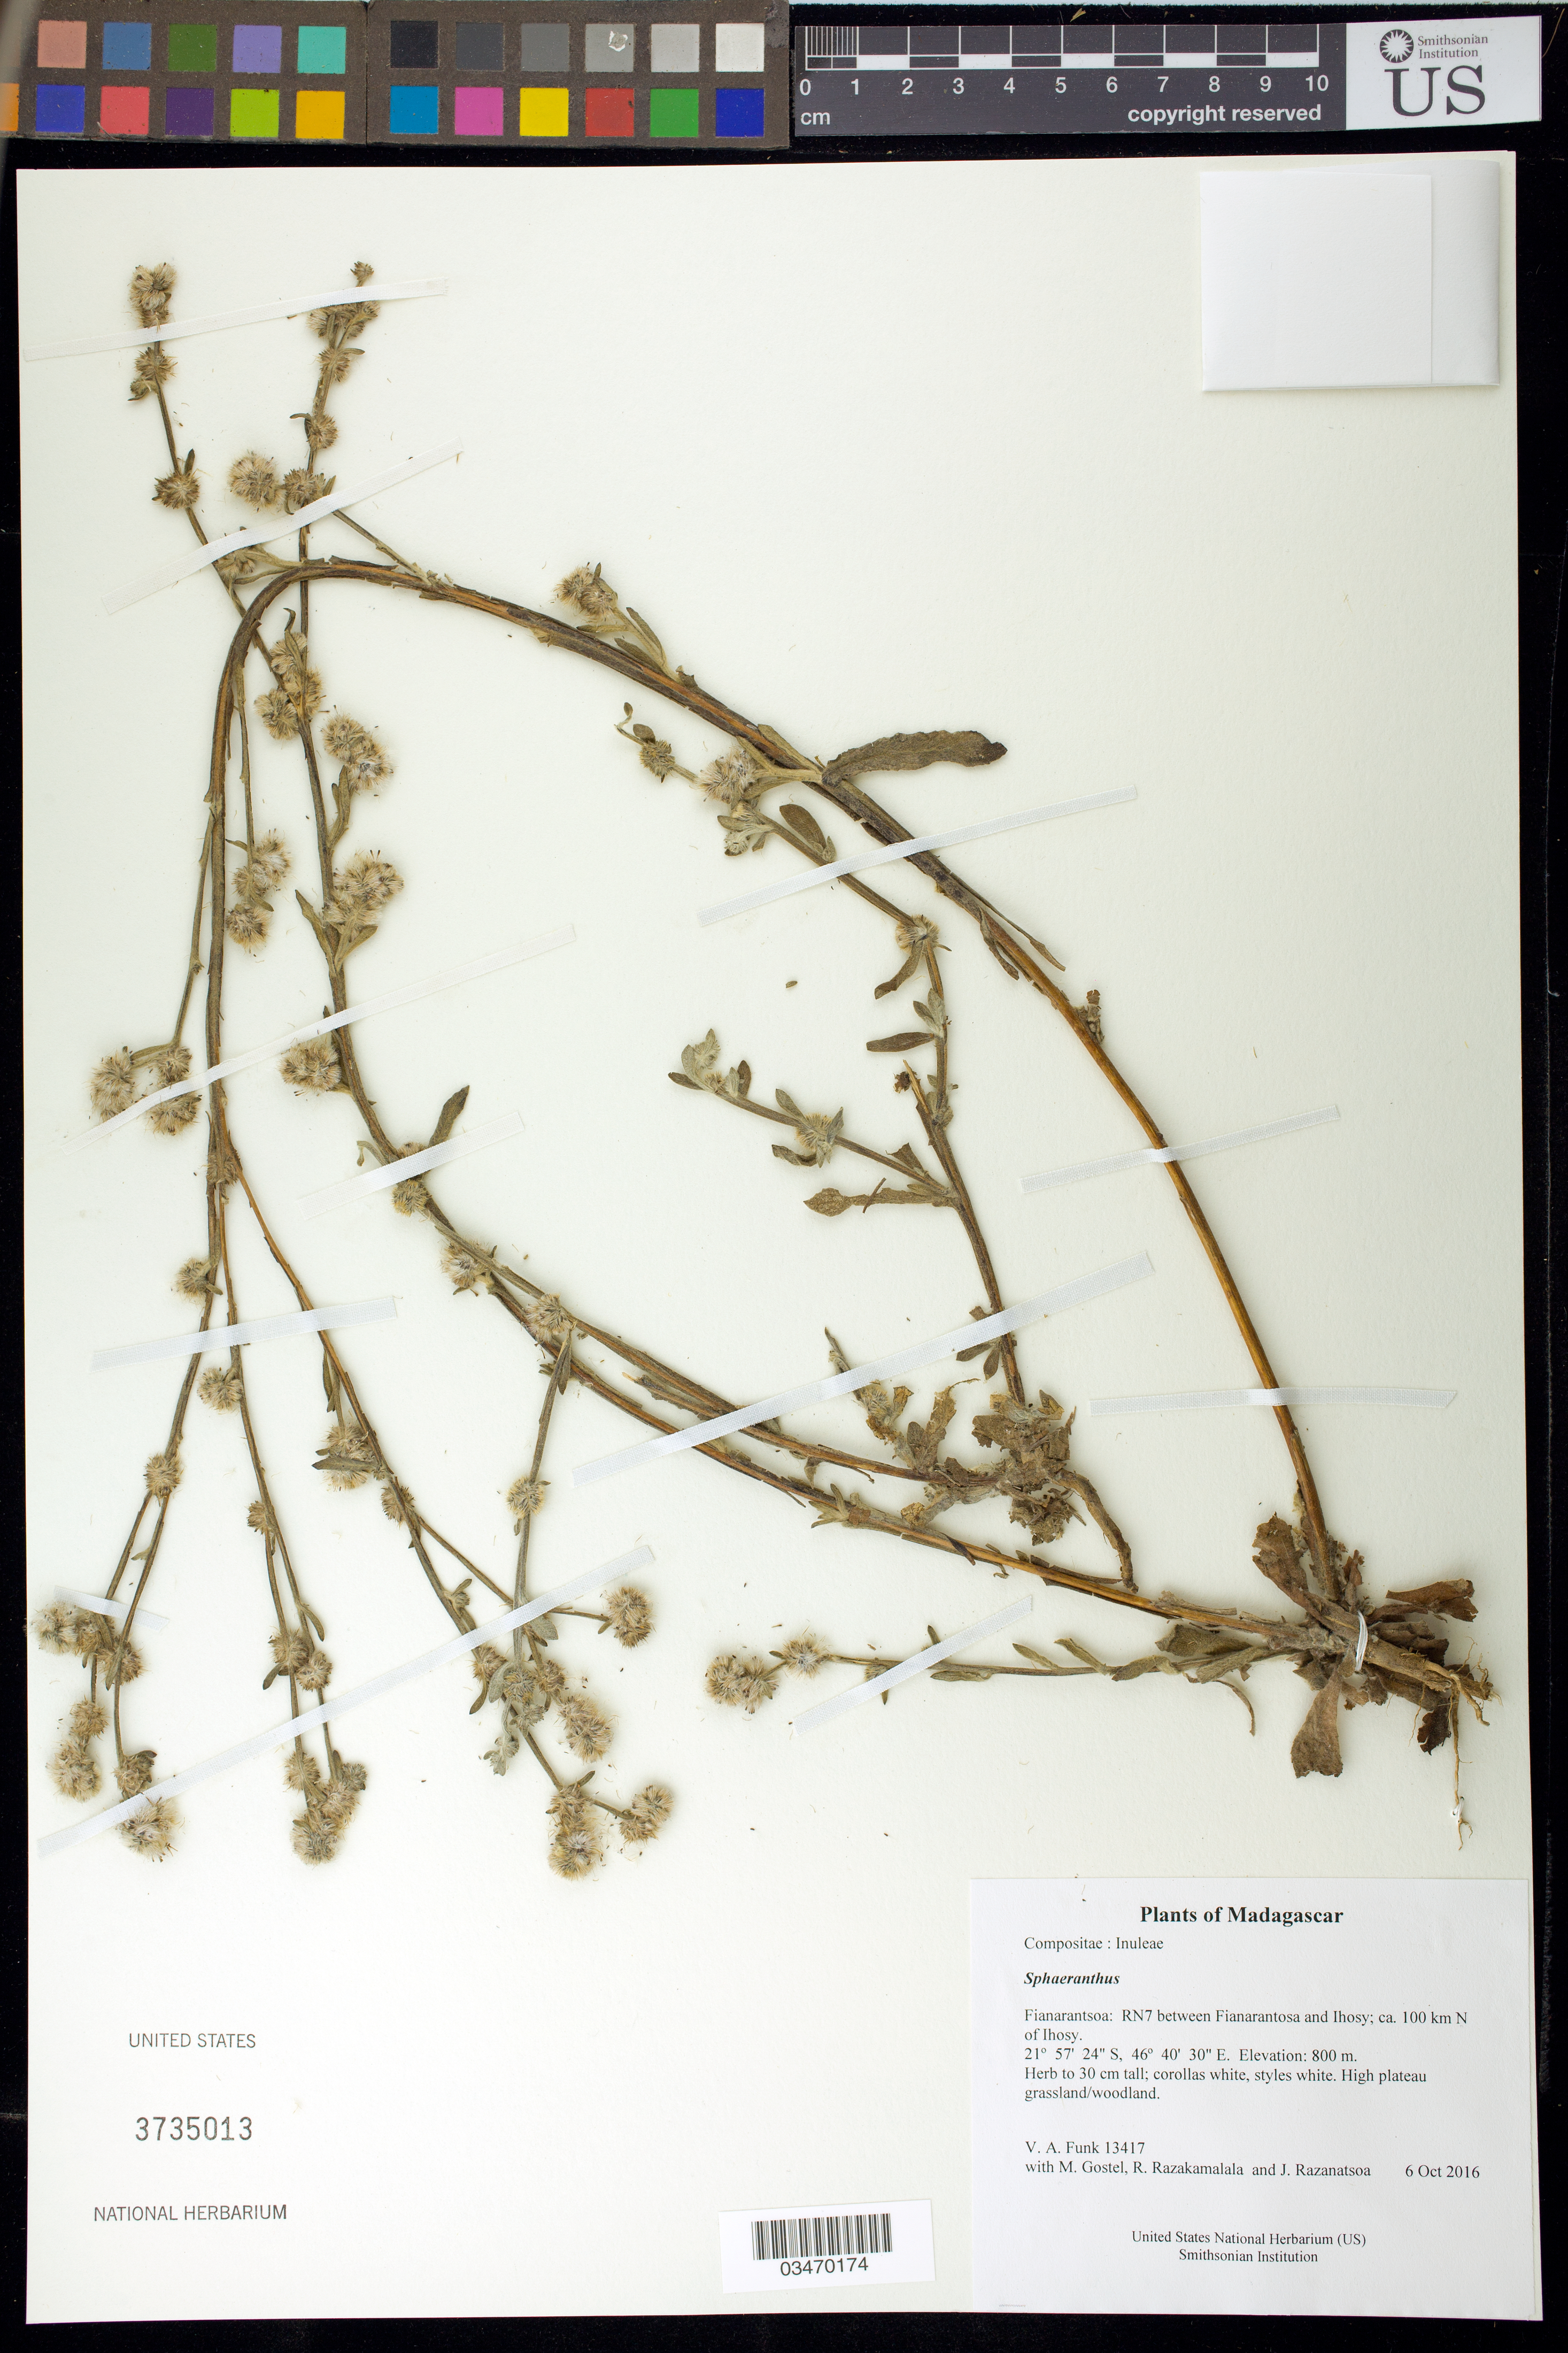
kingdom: Plantae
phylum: Tracheophyta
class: Magnoliopsida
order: Asterales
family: Asteraceae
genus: Gymnanthemum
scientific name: Gymnanthemum secundifolium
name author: (Bojer ex DC.) H. Rob.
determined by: Funk, Vicki A., (BOT), Smithsonian Institution - National Museum of Natural History (UNITED STATES)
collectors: V. Funk, M. R. Gostel, R. Razakamalala & J. Razanatsoa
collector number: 13413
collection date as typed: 5 Oct 2016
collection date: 2016-10-05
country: Madagascar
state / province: Amoron'i Mania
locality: RN7 between Antananarivo and Fianarantsoa, ca. 16 km S of Ivato; just over 1 km S of Ambalamanakana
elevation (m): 1670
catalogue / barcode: US 3735013